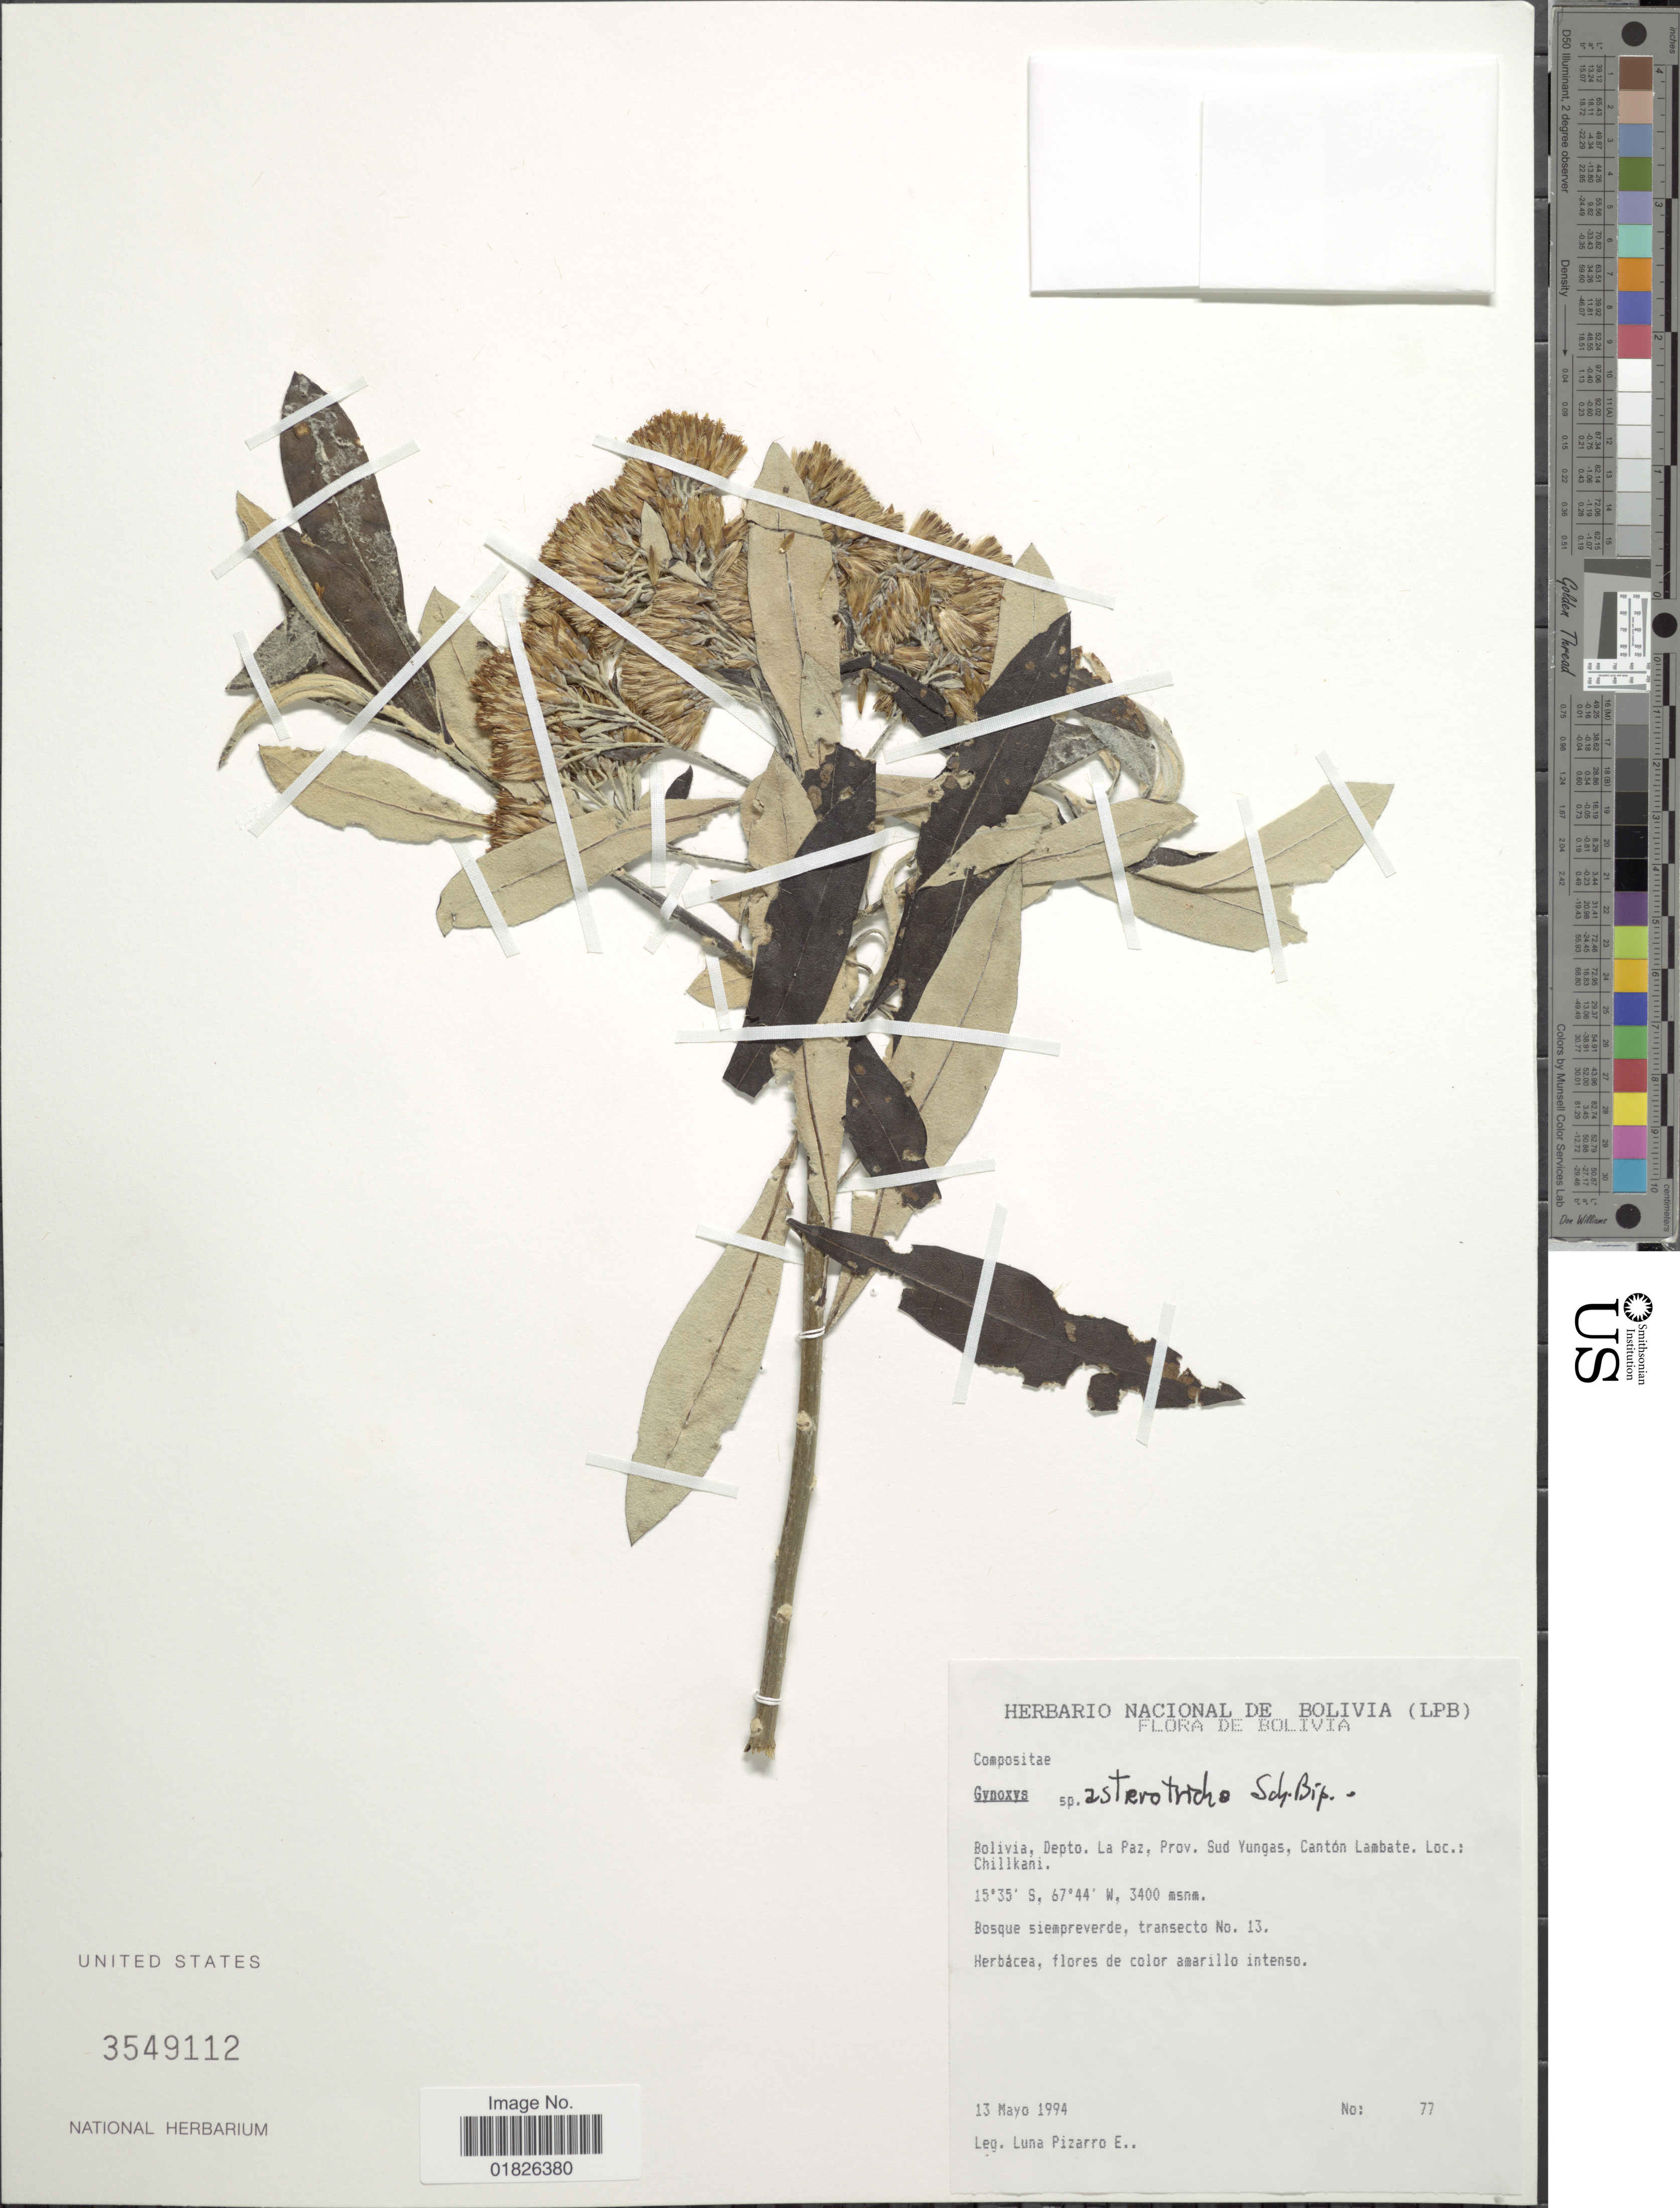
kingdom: Plantae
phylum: Tracheophyta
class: Magnoliopsida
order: Asterales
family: Asteraceae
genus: Gynoxys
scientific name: Gynoxys mandonii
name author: Sch. Bip. ex Rusby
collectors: L. Pizarro E.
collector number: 77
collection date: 1994-05-13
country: Bolivia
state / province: La Paz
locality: Prov. Sud Yungas, Canton Lambate, Chillkani.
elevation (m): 3400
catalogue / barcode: US 3549112